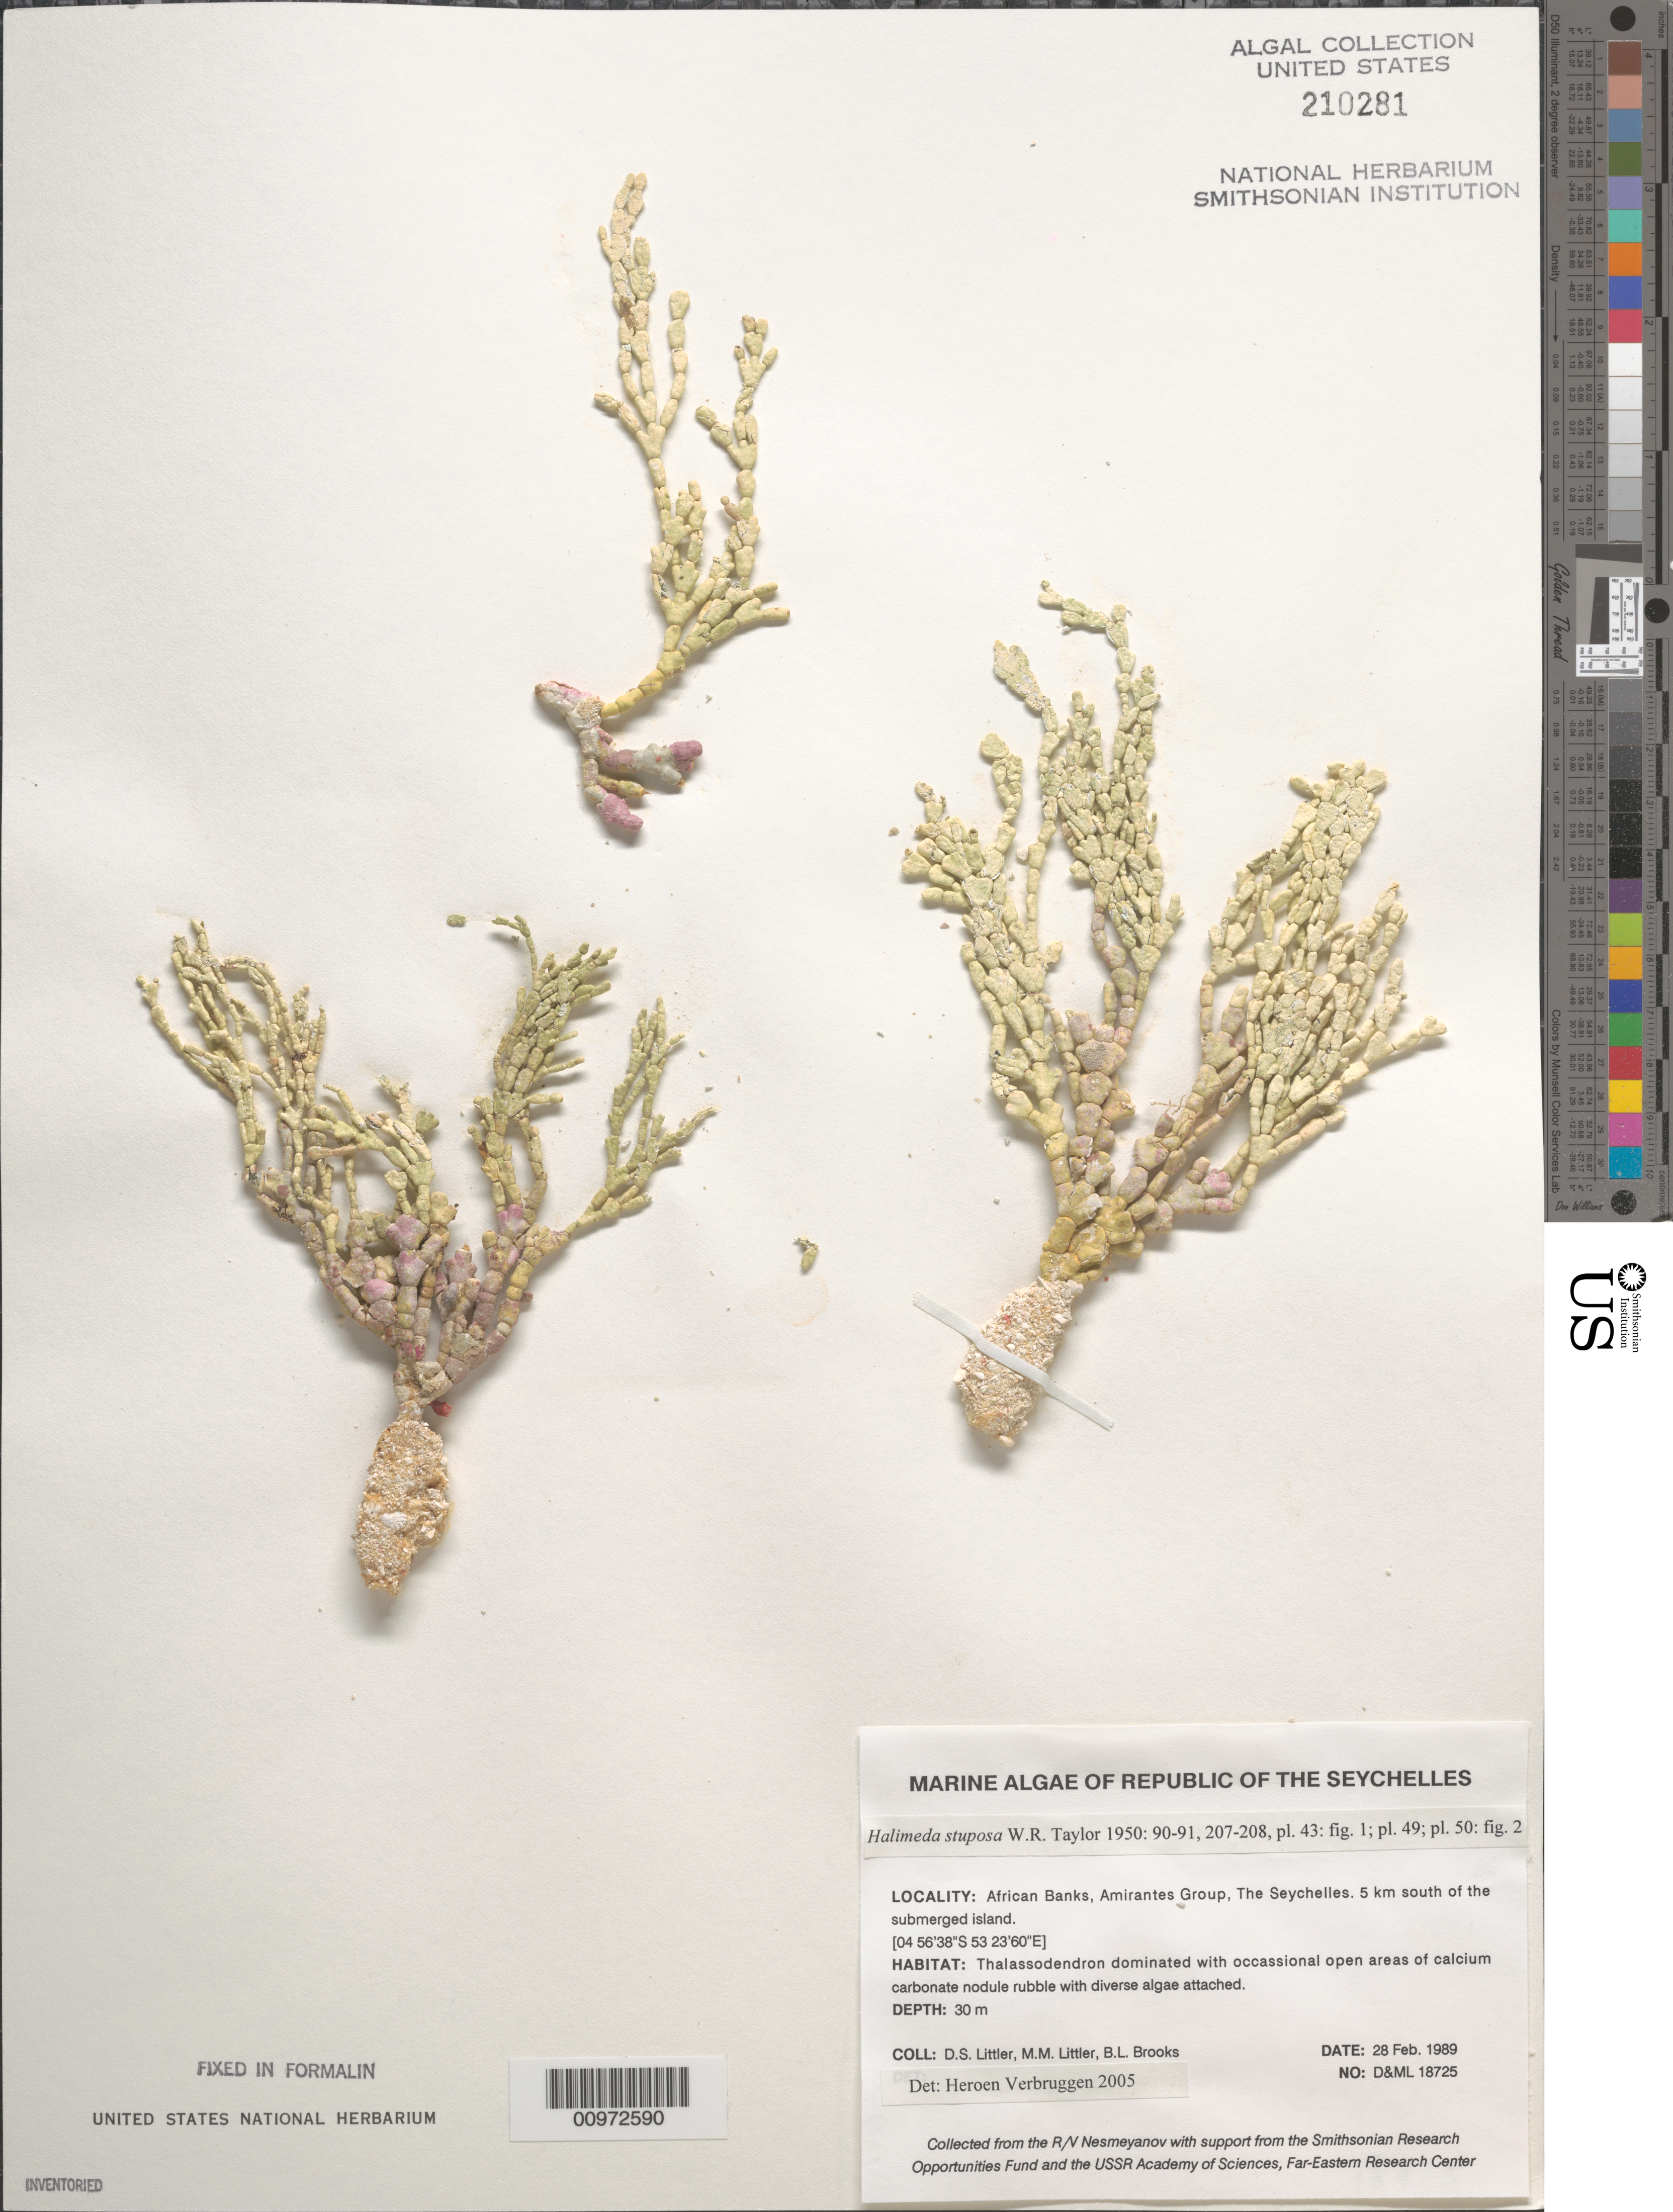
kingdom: Plantae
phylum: Chlorophyta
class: Ulvophyceae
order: Bryopsidales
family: Halimedaceae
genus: Halimeda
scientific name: Halimeda stuposa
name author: W.R. Taylor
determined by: Verbruggen, H.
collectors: D. S. Littler, M. M. Littler & B. Brooks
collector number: D&ML 18725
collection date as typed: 28 Feb 1989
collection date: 1989-02-28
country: Seychelles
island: African Banks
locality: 5 km south of the submerged island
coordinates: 04 56'38"S, 53 23'60"E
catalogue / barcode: US 210281